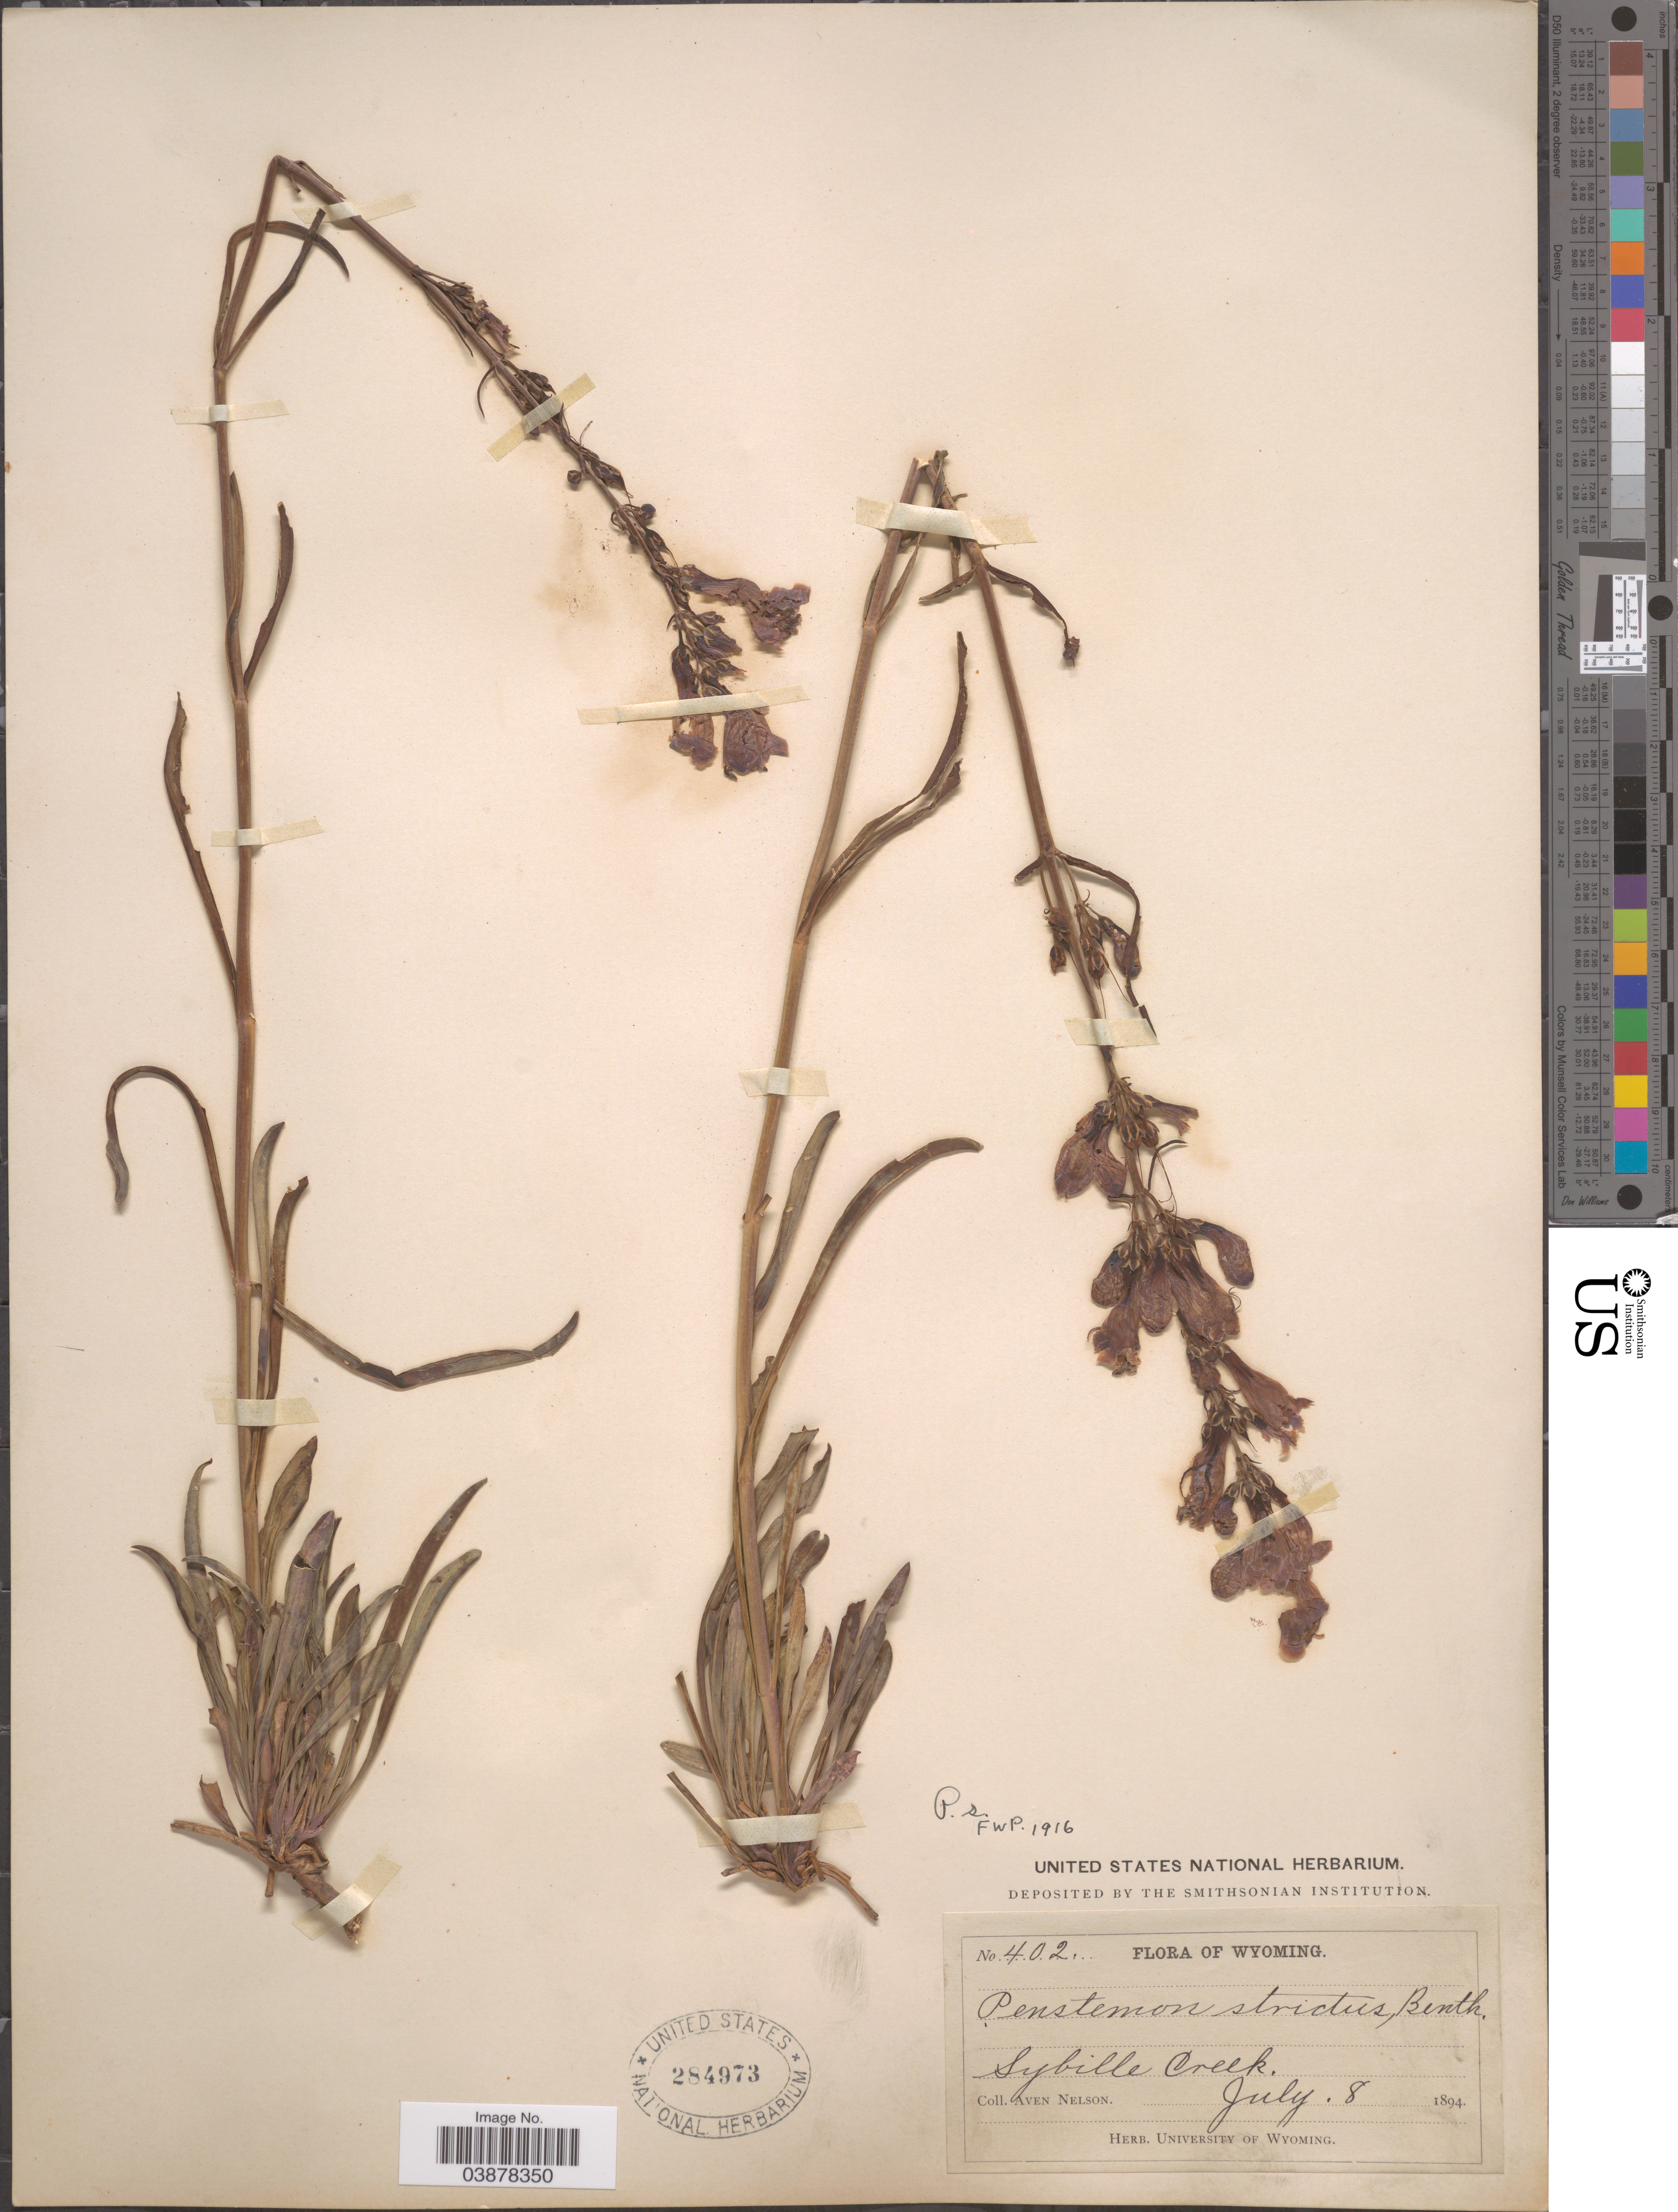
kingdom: Plantae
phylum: Tracheophyta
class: Magnoliopsida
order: Lamiales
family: Plantaginaceae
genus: Penstemon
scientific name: Penstemon strictus subsp. strictus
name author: Benth.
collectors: A. Nelson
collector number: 284973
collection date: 1894-07-08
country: United States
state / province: Wyoming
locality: Sybille Creek.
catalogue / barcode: US 284973